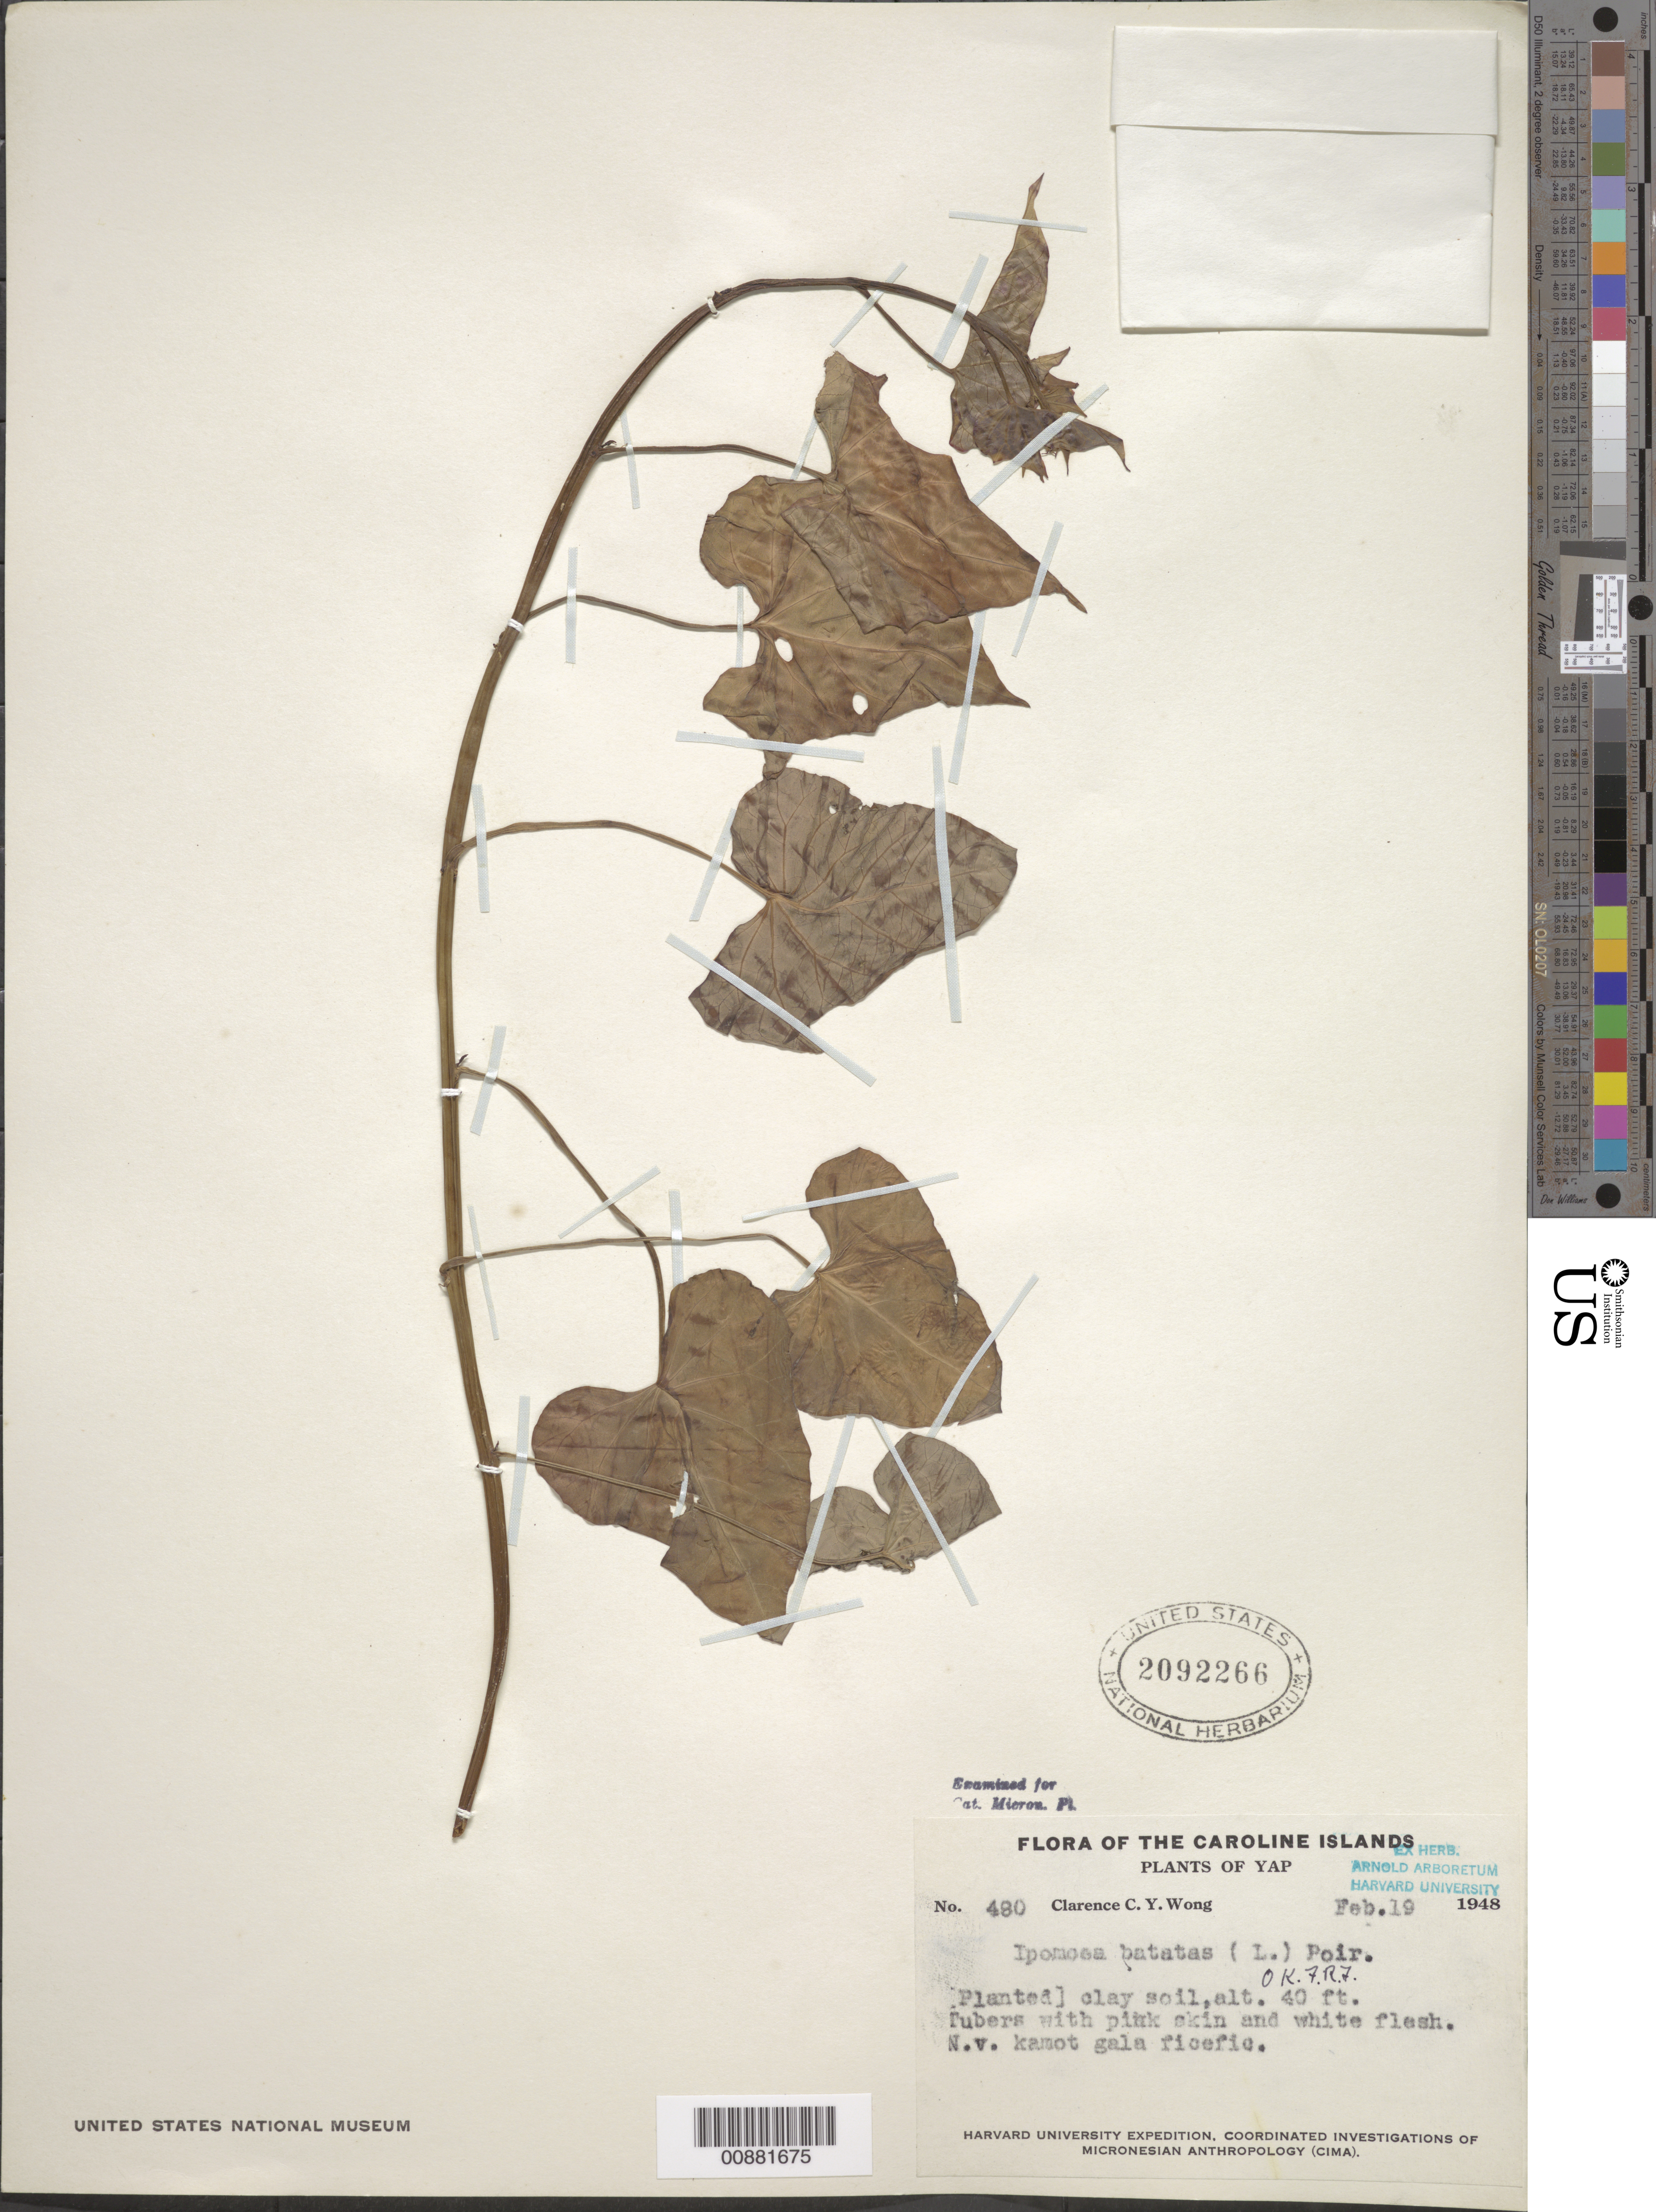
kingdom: Plantae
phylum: Tracheophyta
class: Magnoliopsida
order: Solanales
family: Convolvulaceae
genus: Ipomoea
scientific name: Ipomoea batatas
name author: (L.) Lam.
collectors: C. Wong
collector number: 480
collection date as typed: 19 Feb 1948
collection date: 1948-02-19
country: Micronesia, Federated States of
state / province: Yap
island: Yap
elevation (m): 12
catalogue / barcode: US 2092266